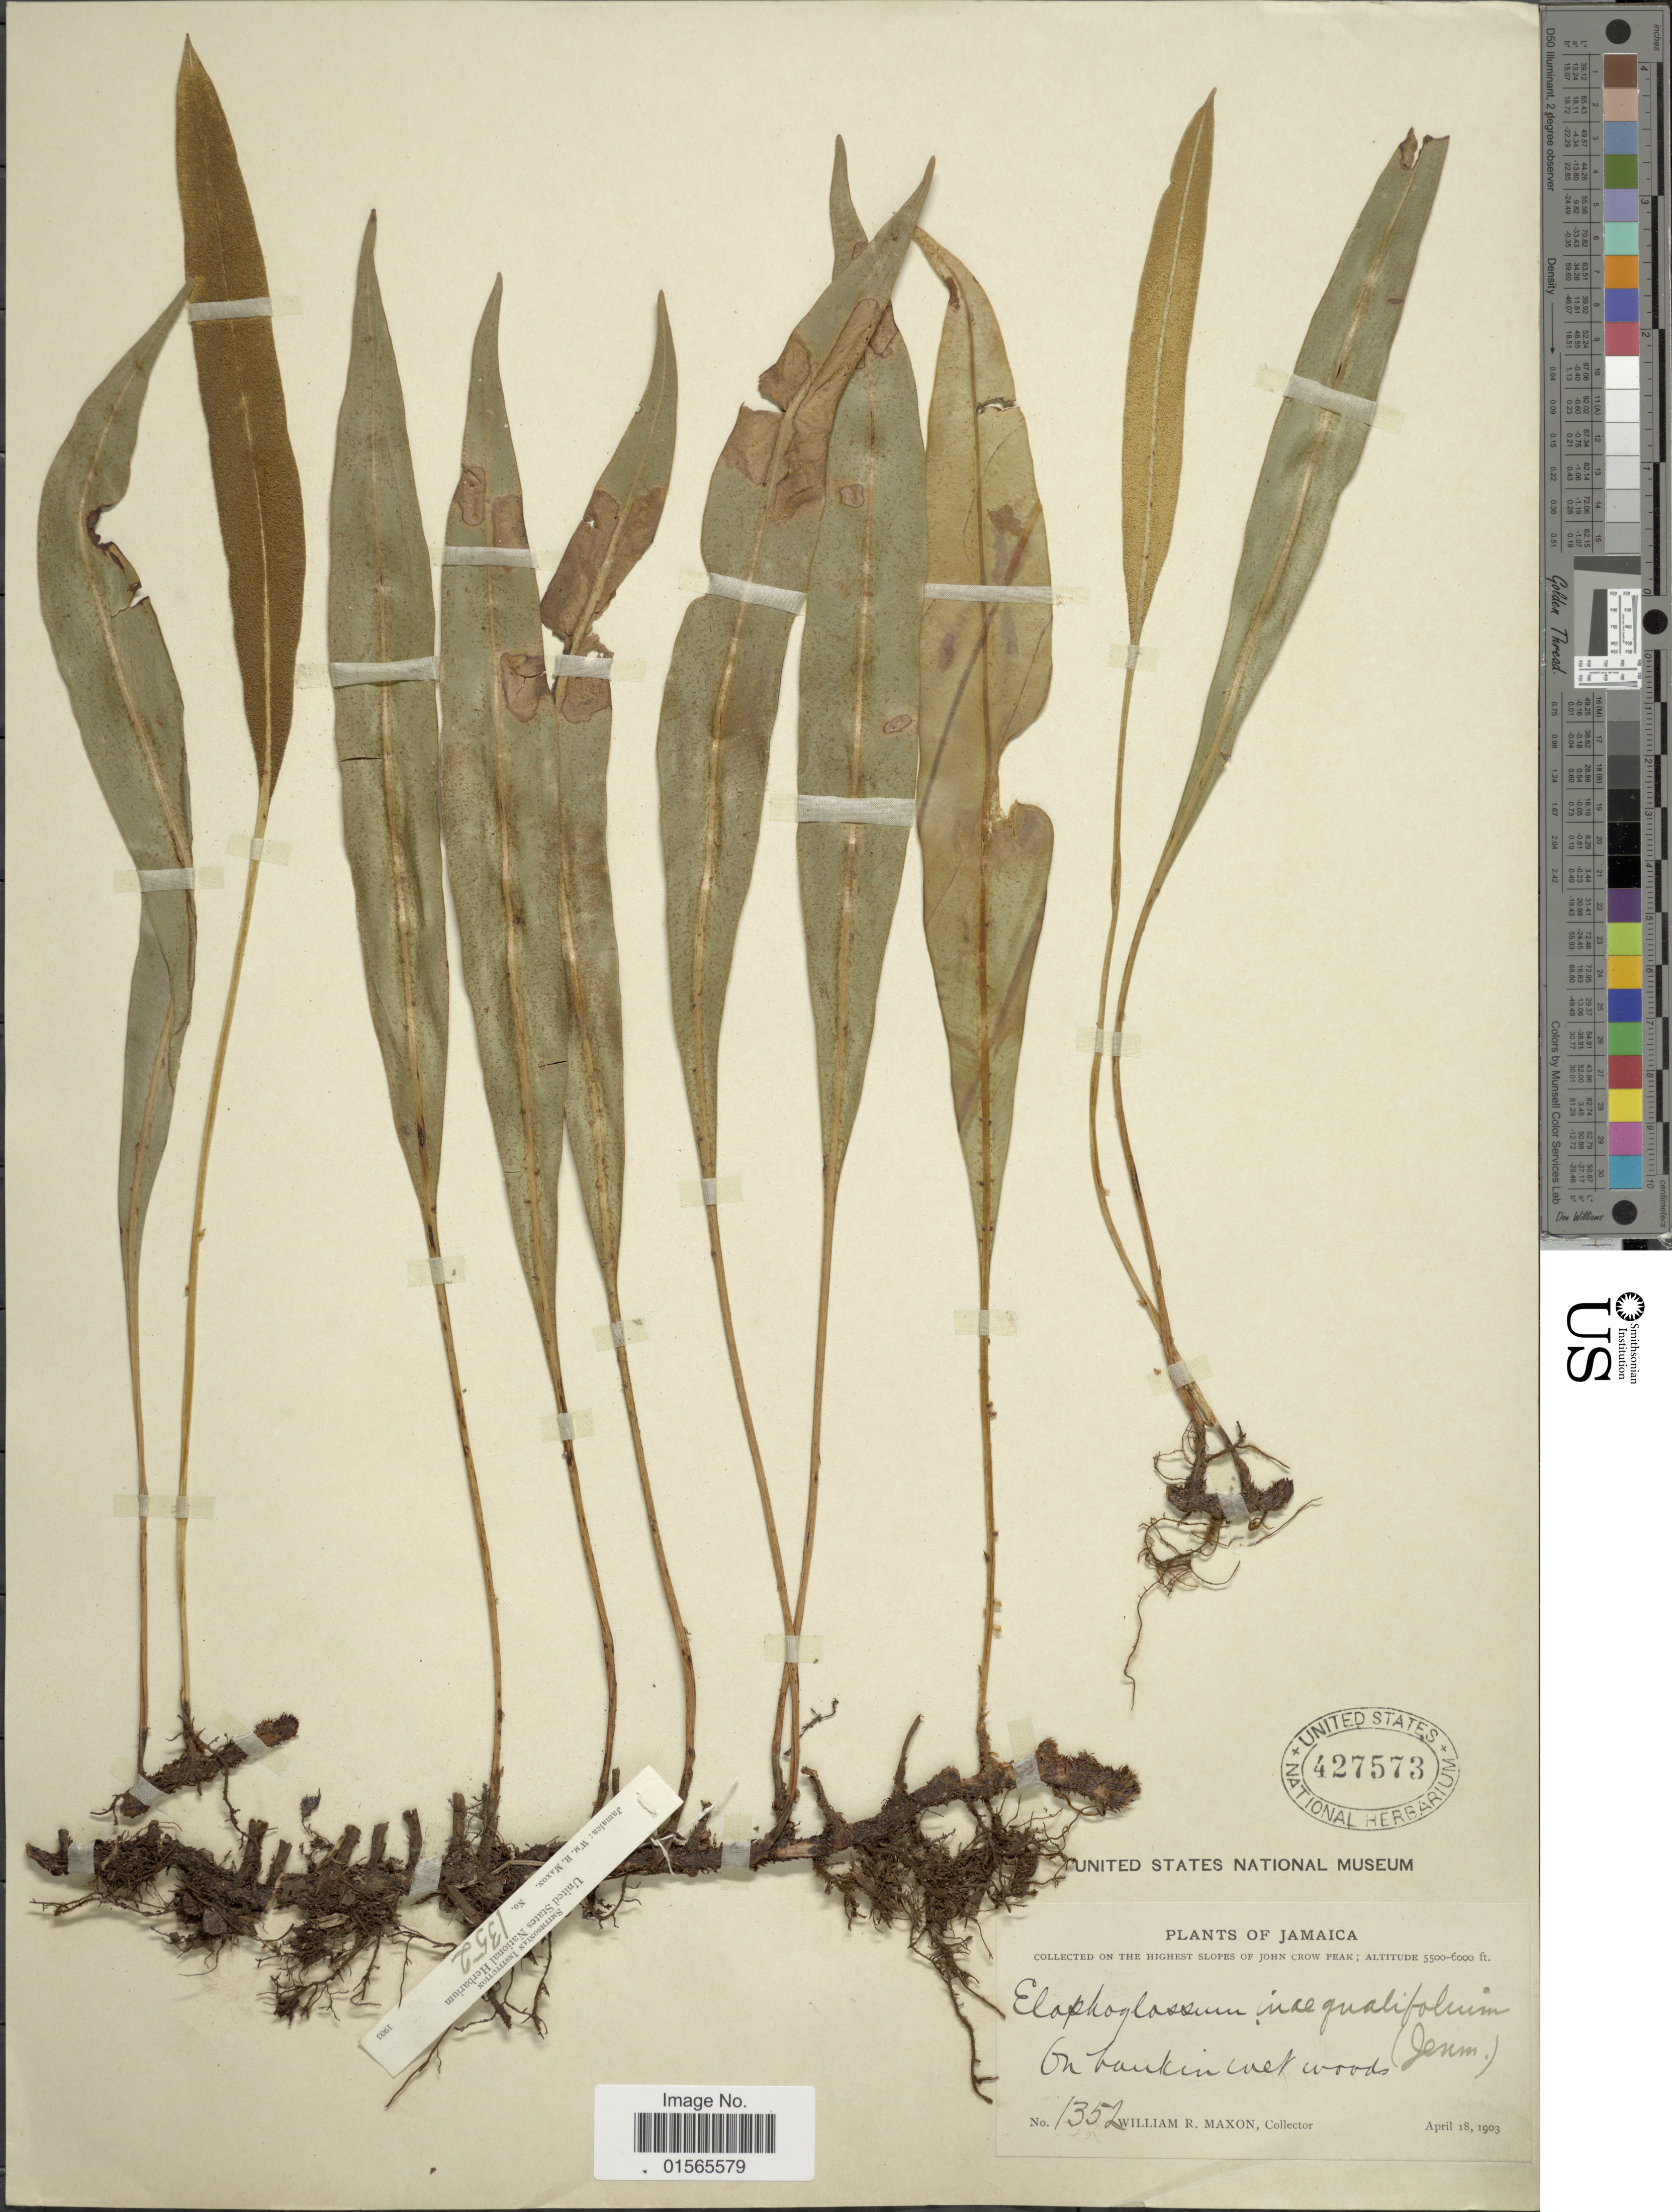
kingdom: Plantae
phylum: Tracheophyta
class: Polypodiopsida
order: Polypodiales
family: Dryopteridaceae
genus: Elaphoglossum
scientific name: Elaphoglossum inaequalifolium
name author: (Jenman) C. Chr.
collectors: W. R. Maxon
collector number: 1352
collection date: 1903-04-18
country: Jamaica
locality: On the Highest slopes of John Crow Peak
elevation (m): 1676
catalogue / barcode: US 427573